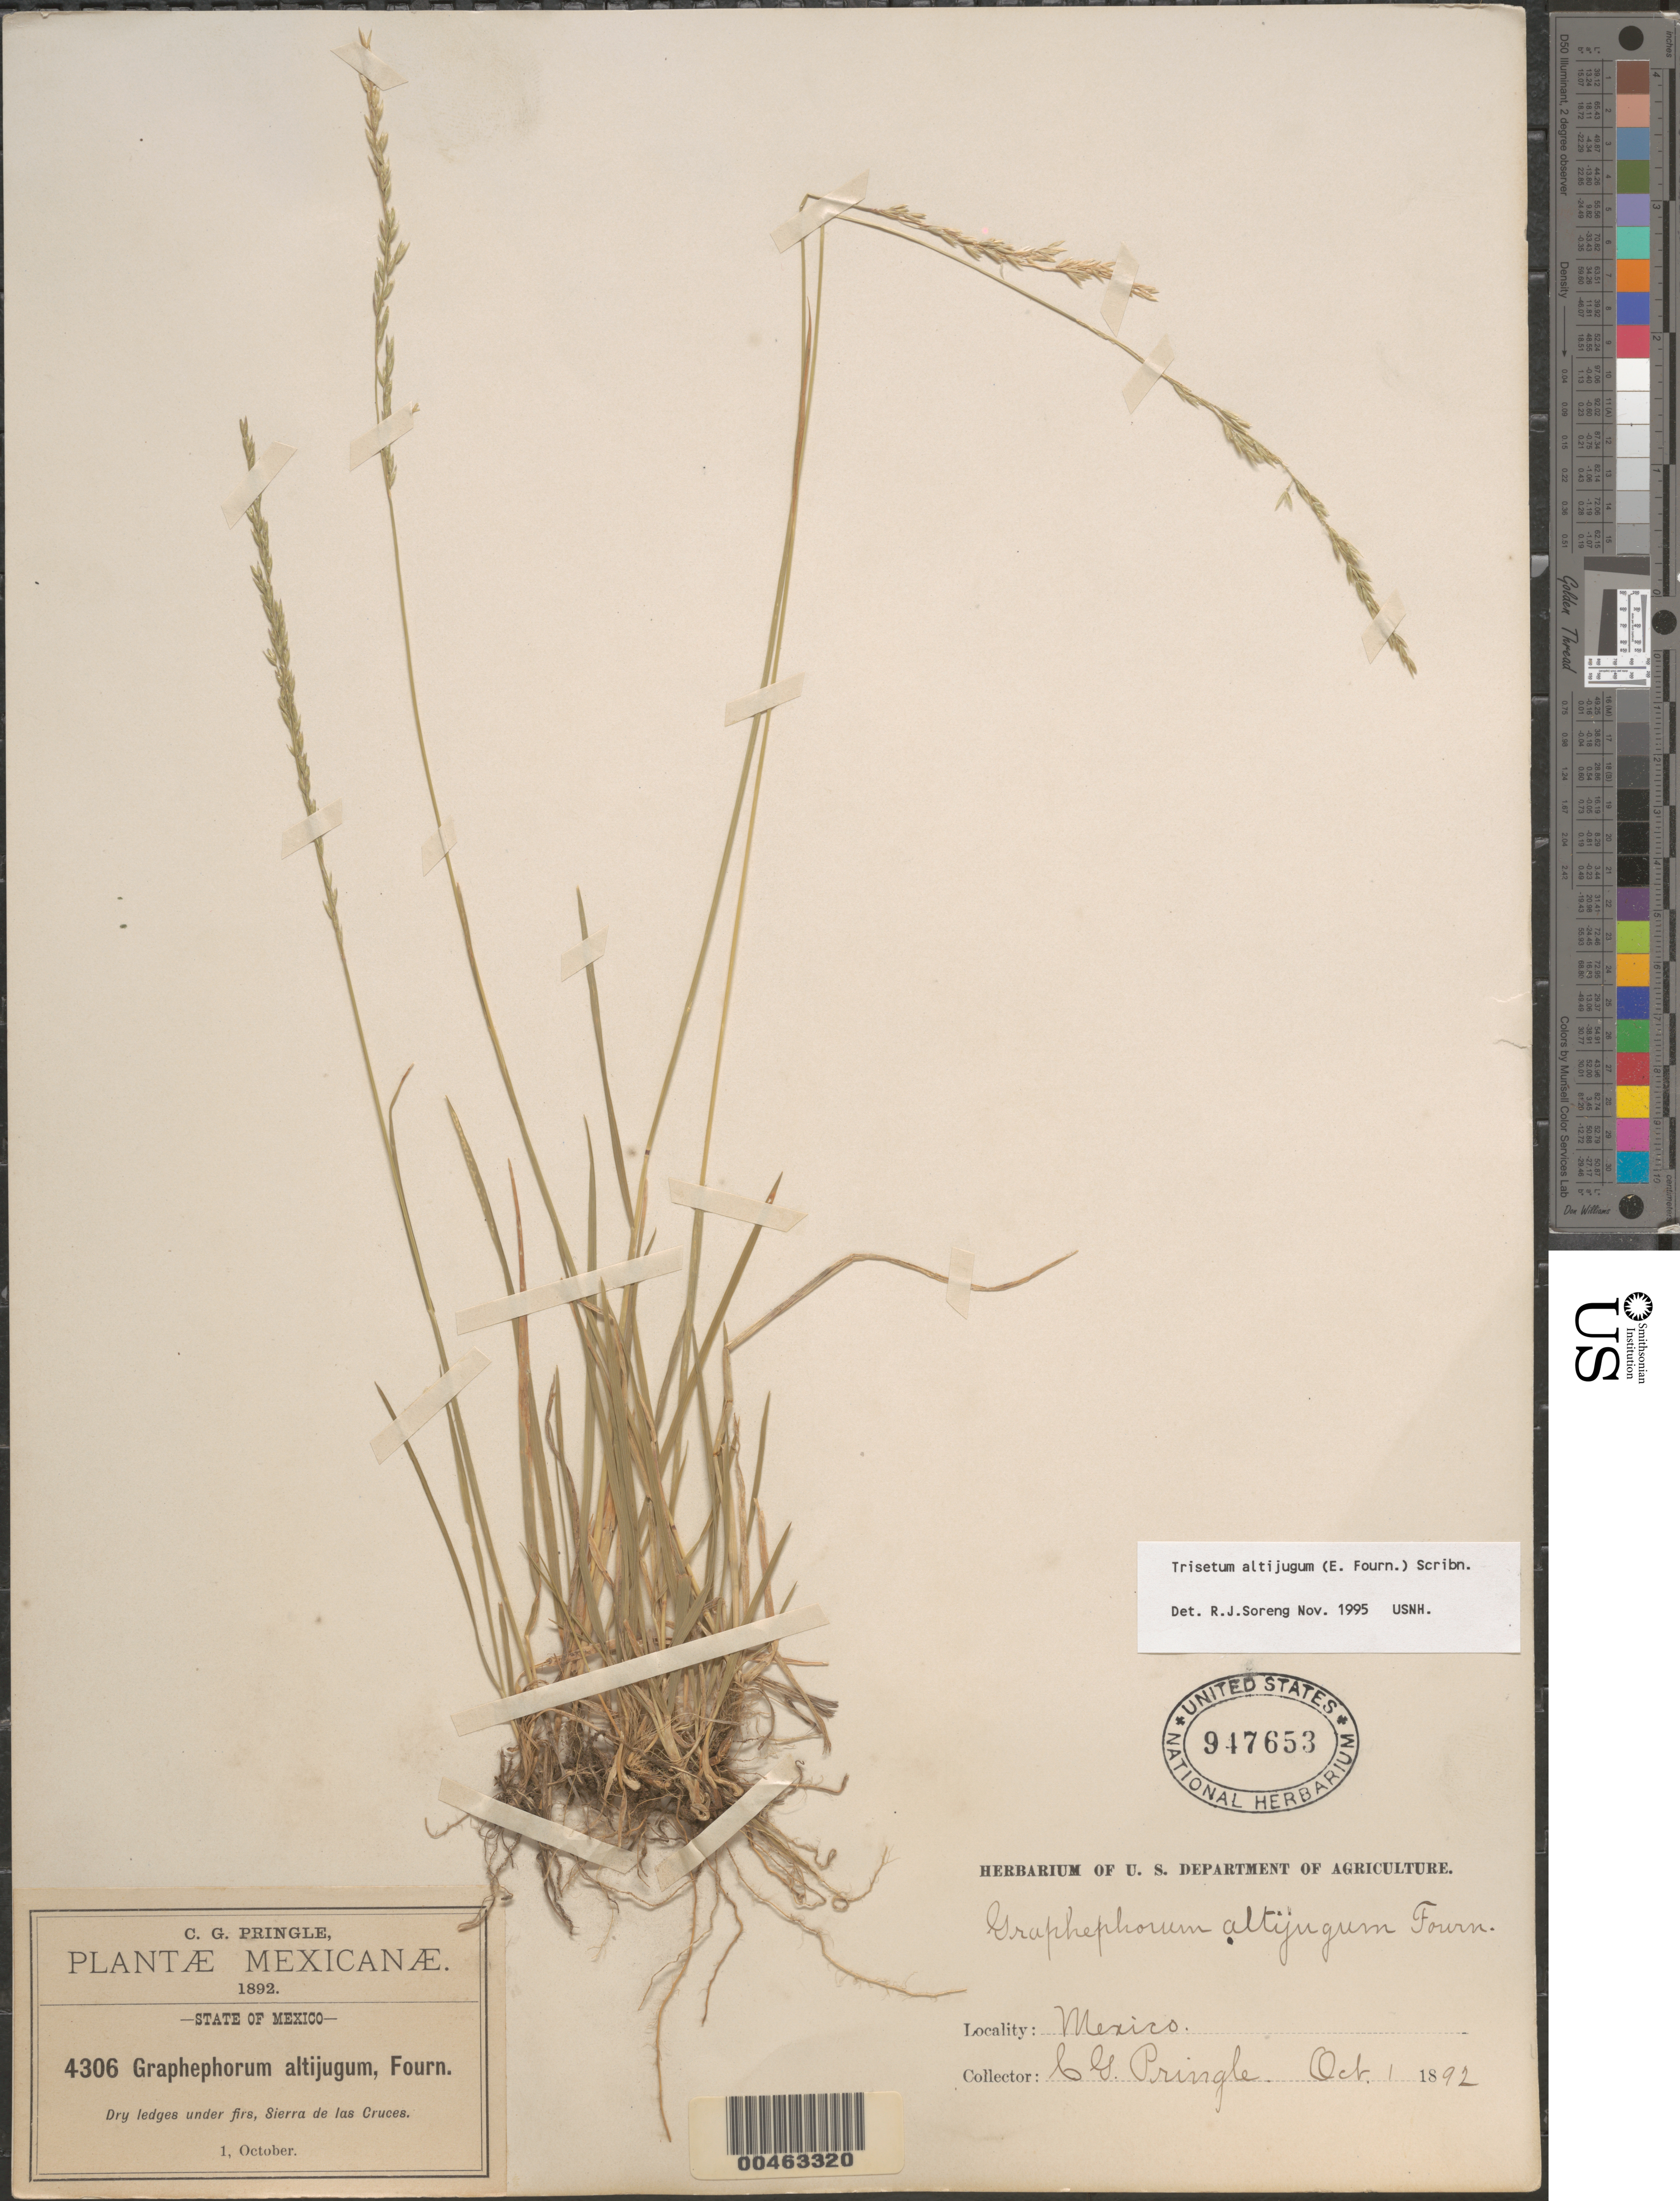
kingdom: Plantae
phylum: Tracheophyta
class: Liliopsida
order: Poales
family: Poaceae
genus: Trisetum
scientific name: Trisetum altijugum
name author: (E. Fourn.) Scribn.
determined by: Soreng, Robert J., Research Associate (BOT), Smithsonian Institution - National Museum of Natural History (UNITED STATES)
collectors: C. G. Pringle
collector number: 4306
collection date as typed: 1 Oct 1892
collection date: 1892-10-01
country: Mexico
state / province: México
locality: Sierra da las Cruces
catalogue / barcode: US 947653